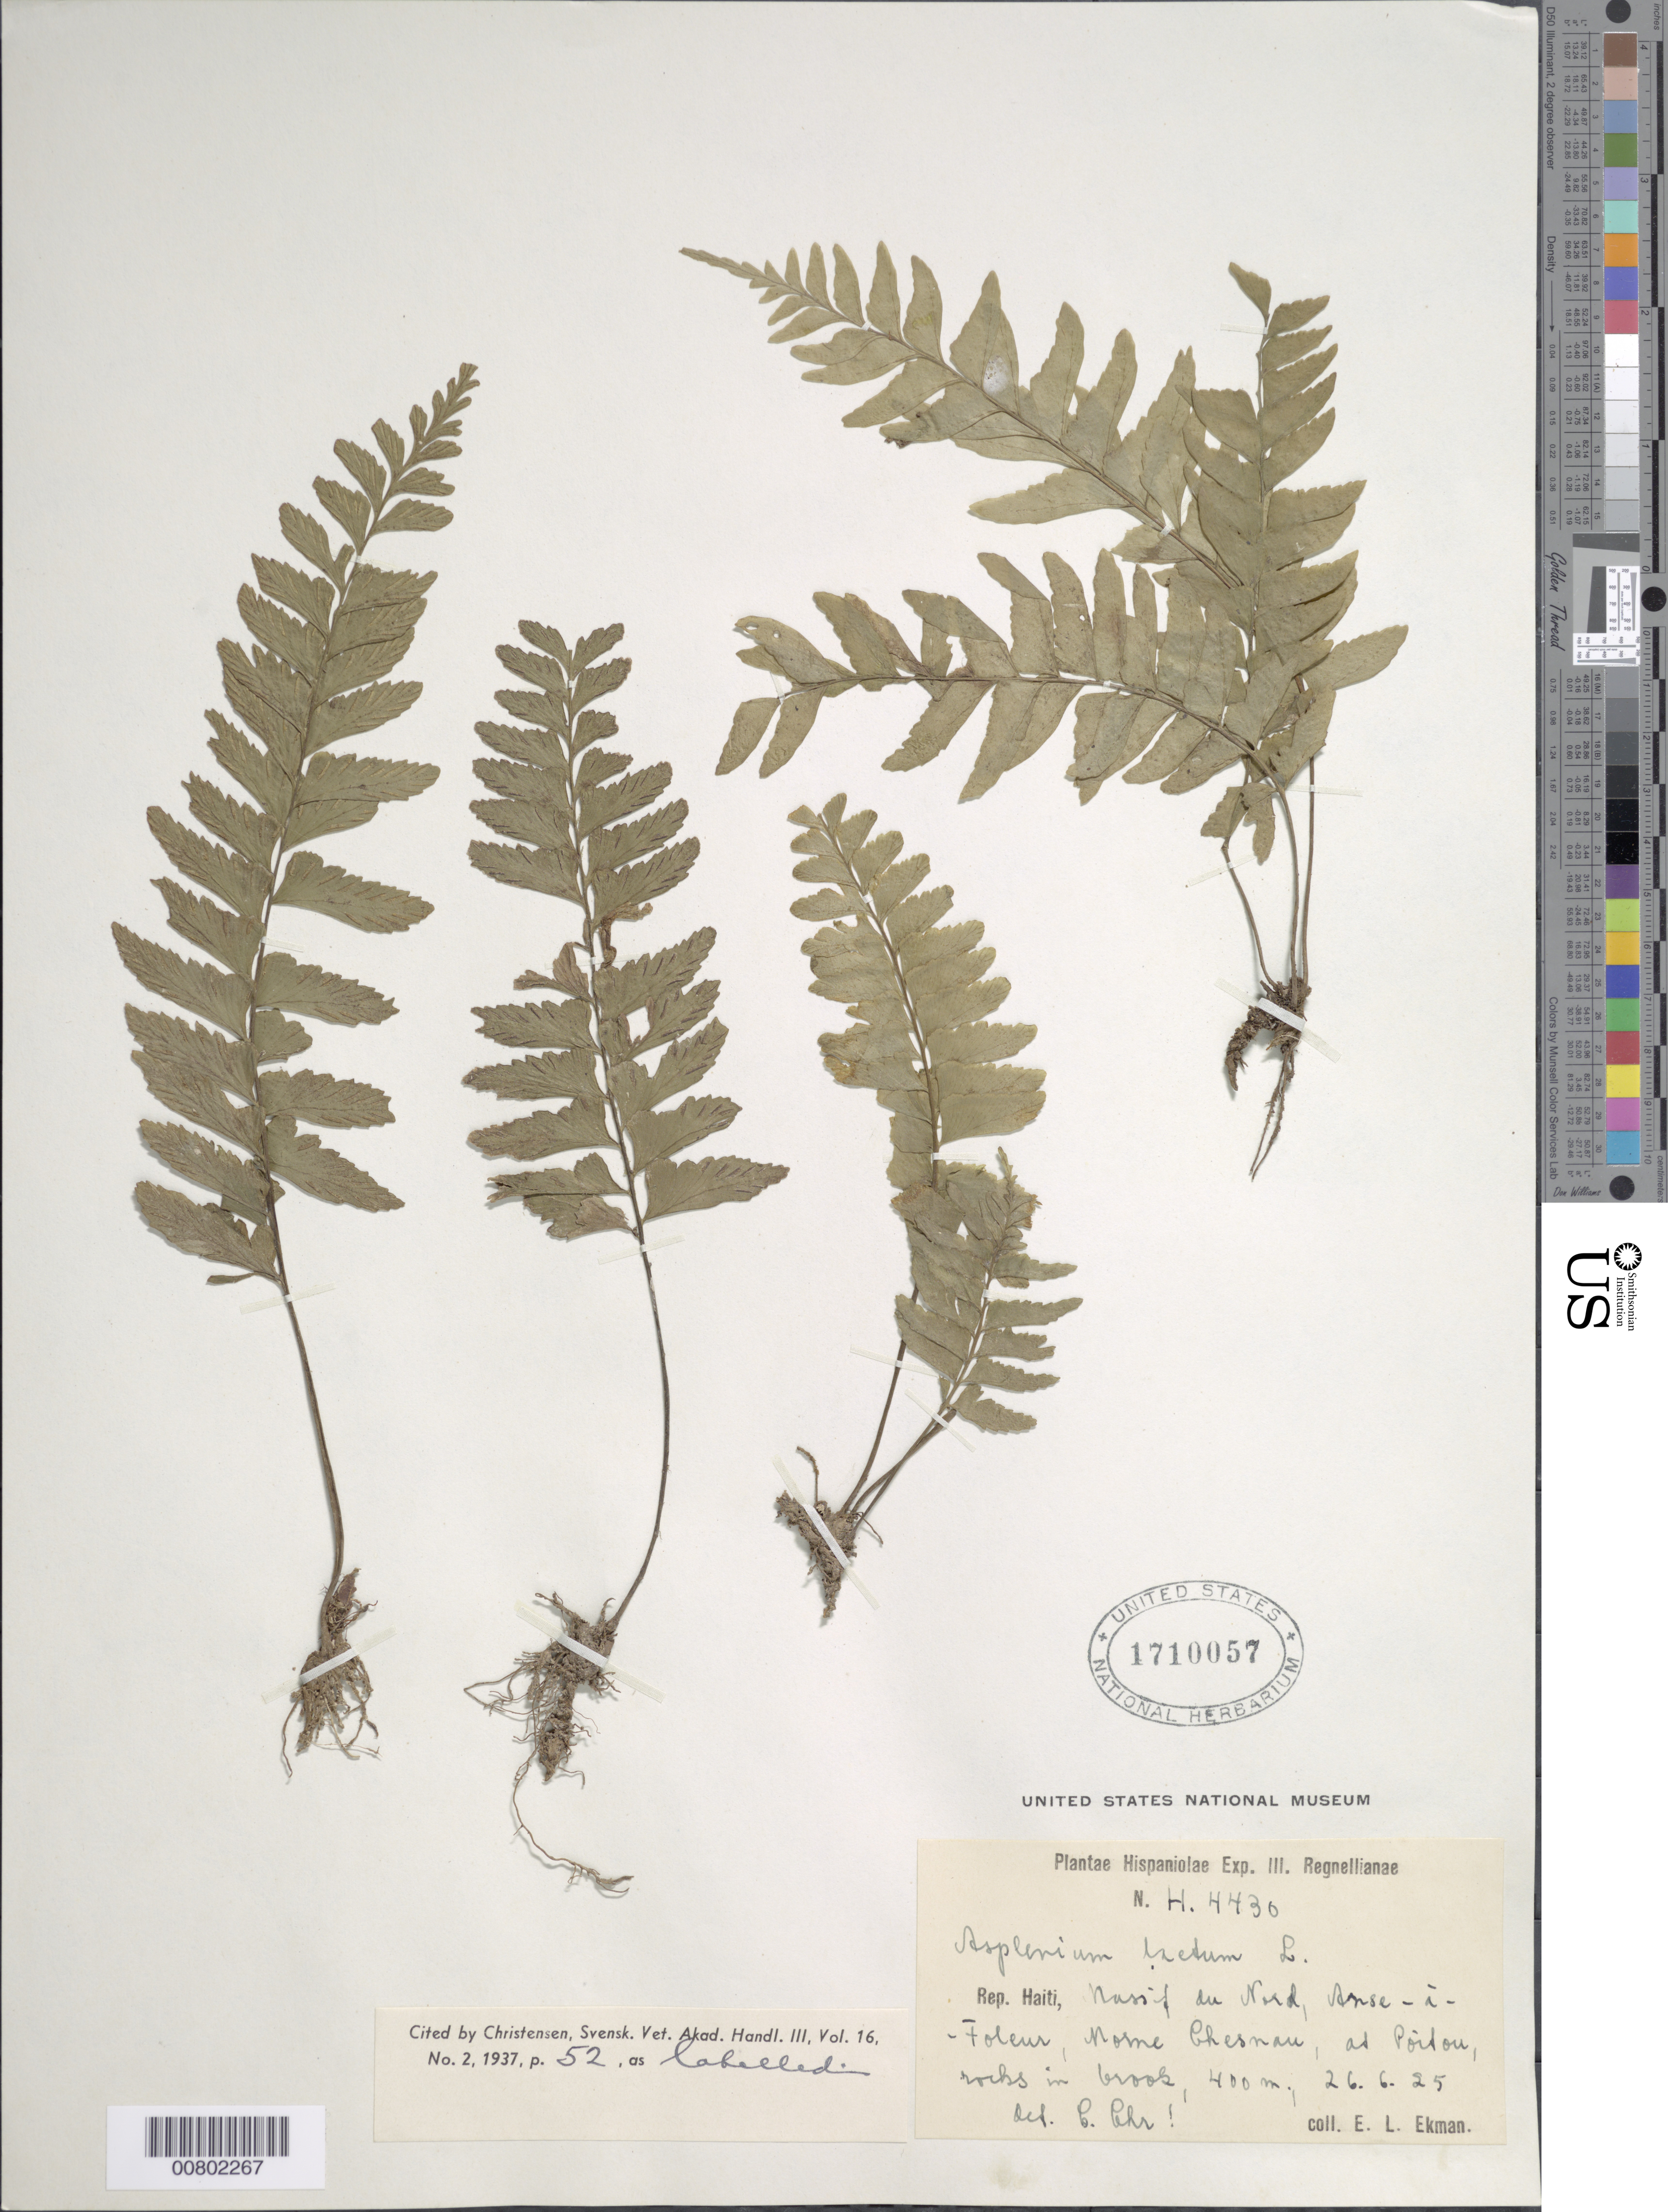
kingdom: Plantae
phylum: Tracheophyta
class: Polypodiopsida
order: Polypodiales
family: Aspleniaceae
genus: Asplenium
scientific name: Asplenium laetum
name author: Sw.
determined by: Christensen, C. F. A.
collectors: E. L. Ekman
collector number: H 4430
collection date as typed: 26 Jun 1925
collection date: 1925-06-26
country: Haiti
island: Hispaniola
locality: Massif du Nord, Anse-à-Foleur, Morne Chernau, at Poitou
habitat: Rocks in brook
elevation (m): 400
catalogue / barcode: US 1710057